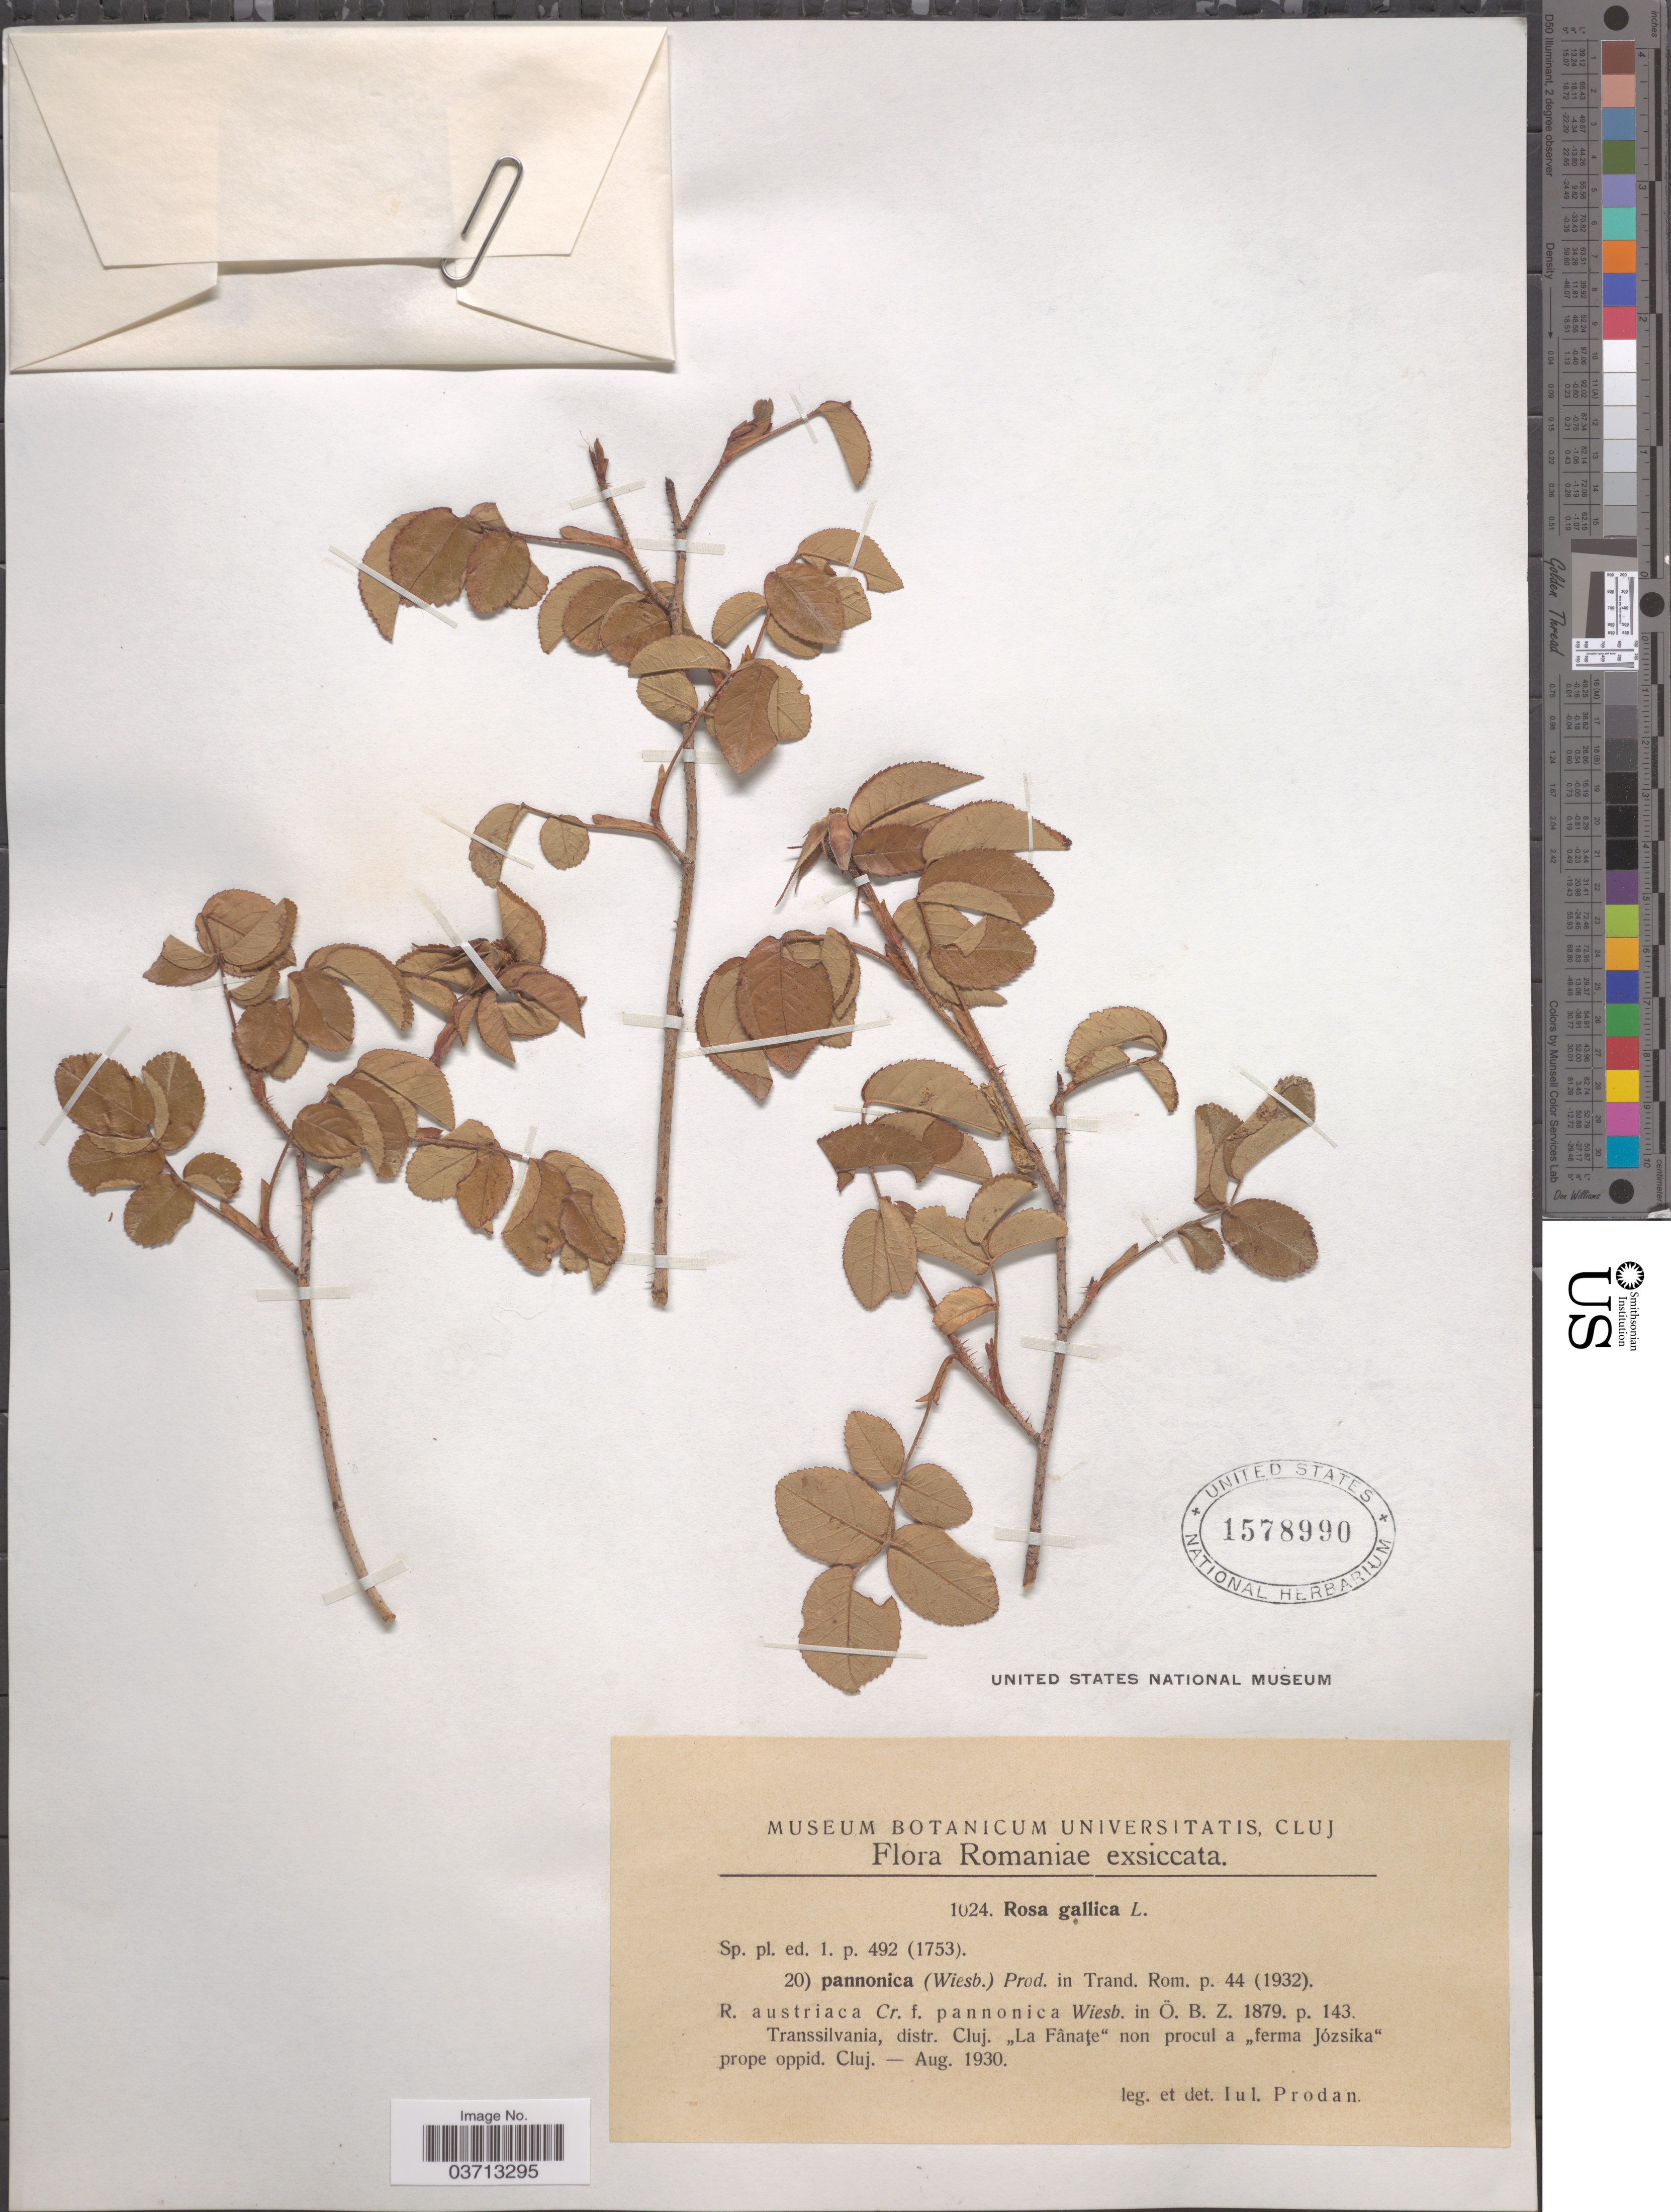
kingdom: Plantae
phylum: Tracheophyta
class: Magnoliopsida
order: Rosales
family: Rosaceae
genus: Rosa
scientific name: Rosa gallica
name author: L.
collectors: J. Prodan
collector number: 1024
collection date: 1930-08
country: Romania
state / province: Cluj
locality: Transsilvania, distr. Cluj. La Fânaţe non procul a "ferma Józsika" prope oppid. Cluj.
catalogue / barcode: US 1578990